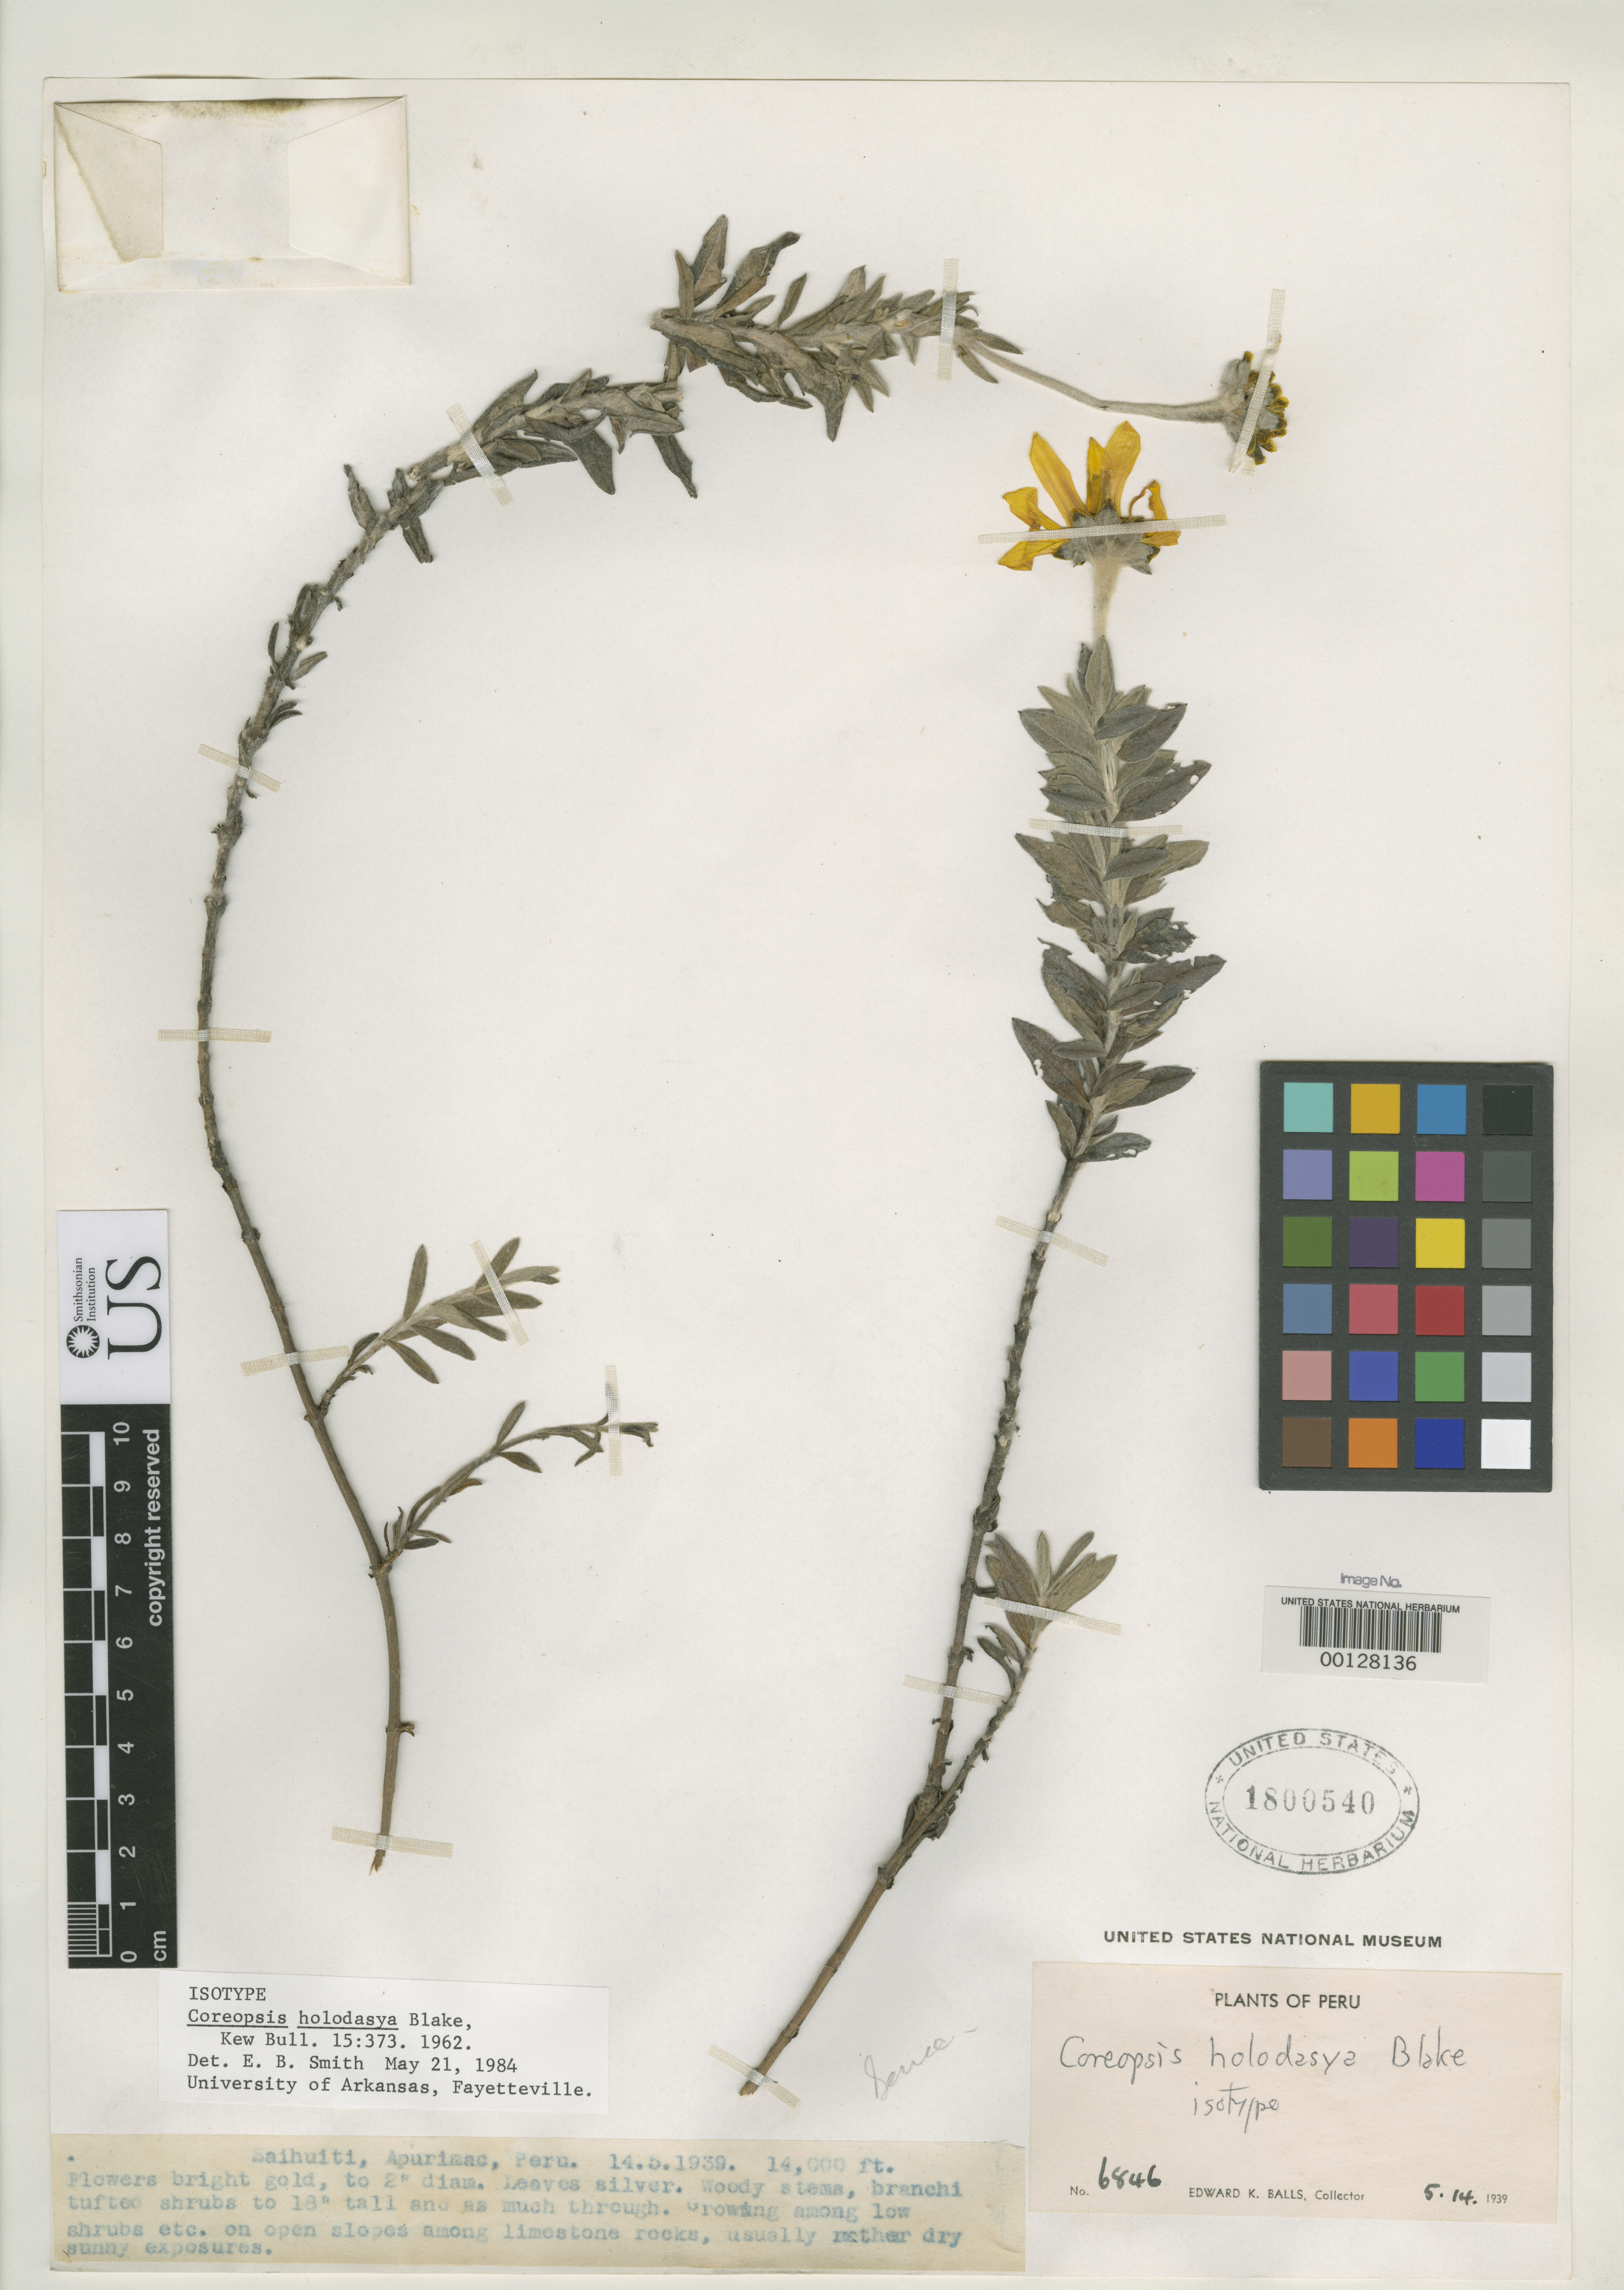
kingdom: Plantae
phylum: Tracheophyta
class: Magnoliopsida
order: Asterales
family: Asteraceae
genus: Coreopsis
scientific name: Coreopsis holodasya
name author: S.F. Blake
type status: Isotype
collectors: E. K. Balls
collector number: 6846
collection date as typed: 14 May 1939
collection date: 1939-05-14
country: Peru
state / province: Apurímac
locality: Saihuiti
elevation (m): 4270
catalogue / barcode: US 1800540